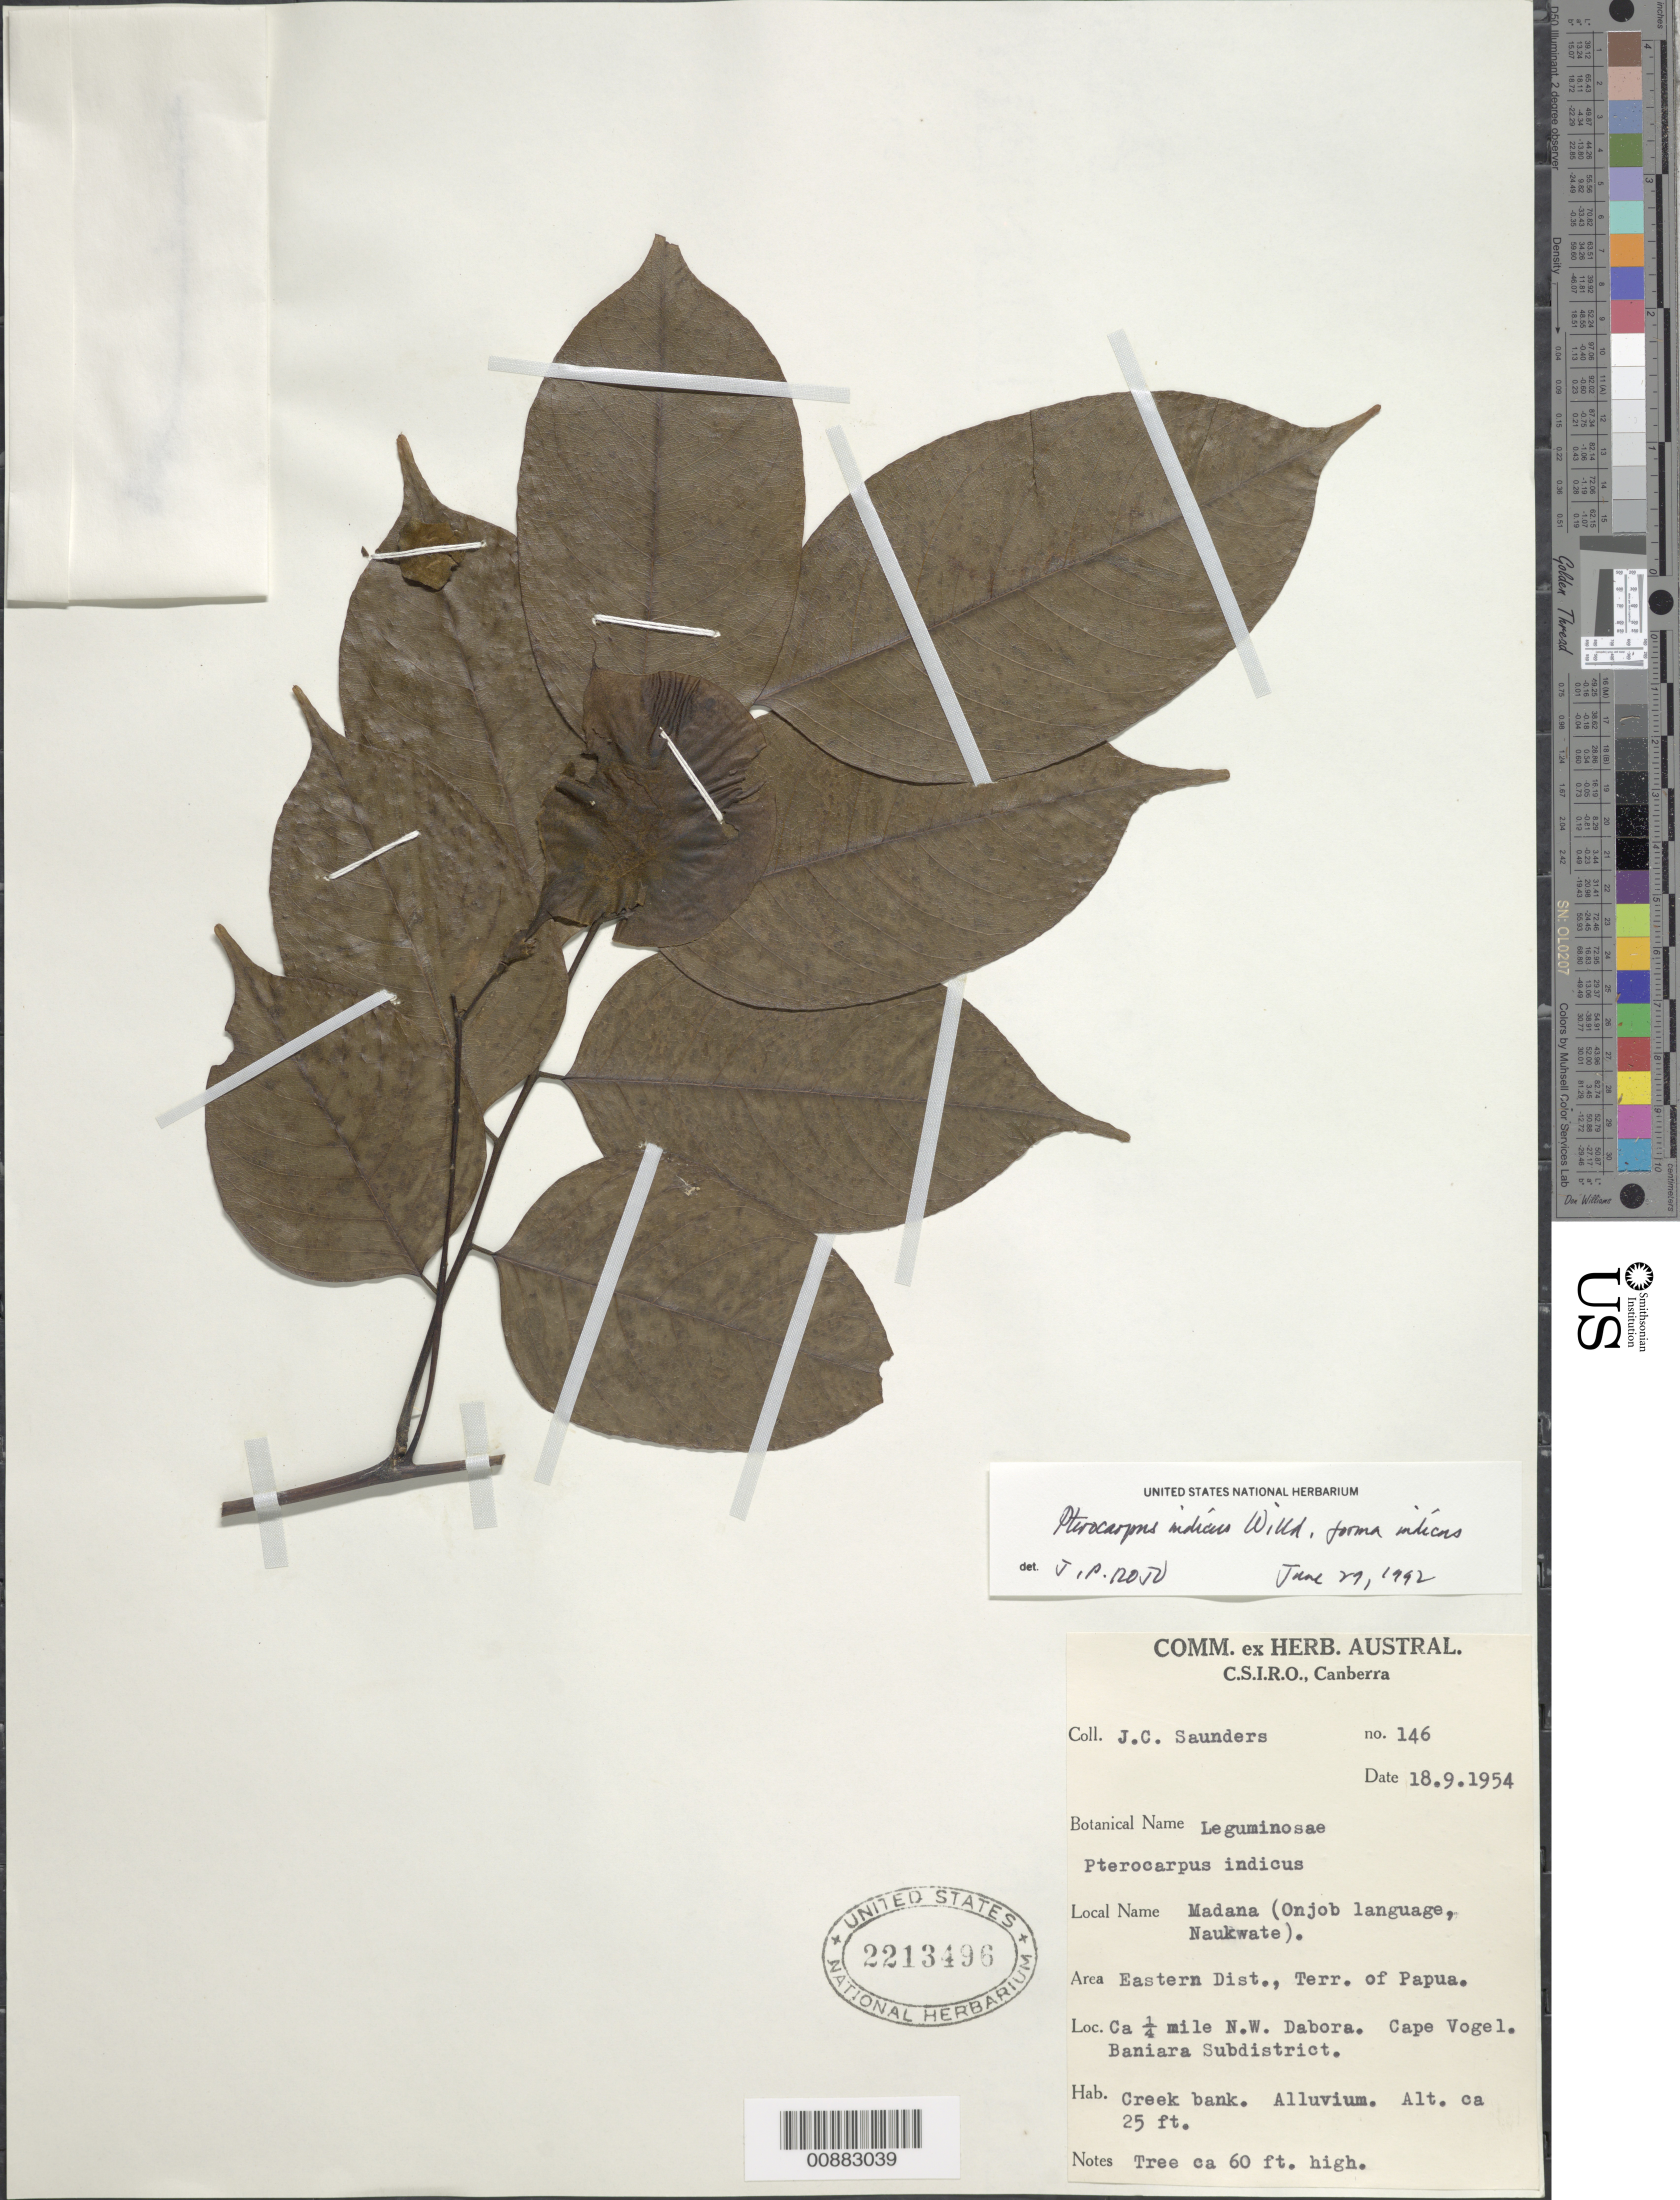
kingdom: Plantae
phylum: Tracheophyta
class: Magnoliopsida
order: Fabales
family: Fabaceae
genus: Pterocarpus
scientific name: Pterocarpus indicus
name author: Willd.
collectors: J. C. Saunders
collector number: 146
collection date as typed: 18 Sep 1954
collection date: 1954-09-18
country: Australia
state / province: Coral Sea Islands Territory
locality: Ca 1/4 mile NW Dabora, Cape Vogel, Baniara Subdistrict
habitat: Creek bank. Alluvium.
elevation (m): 8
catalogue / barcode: US 2213496